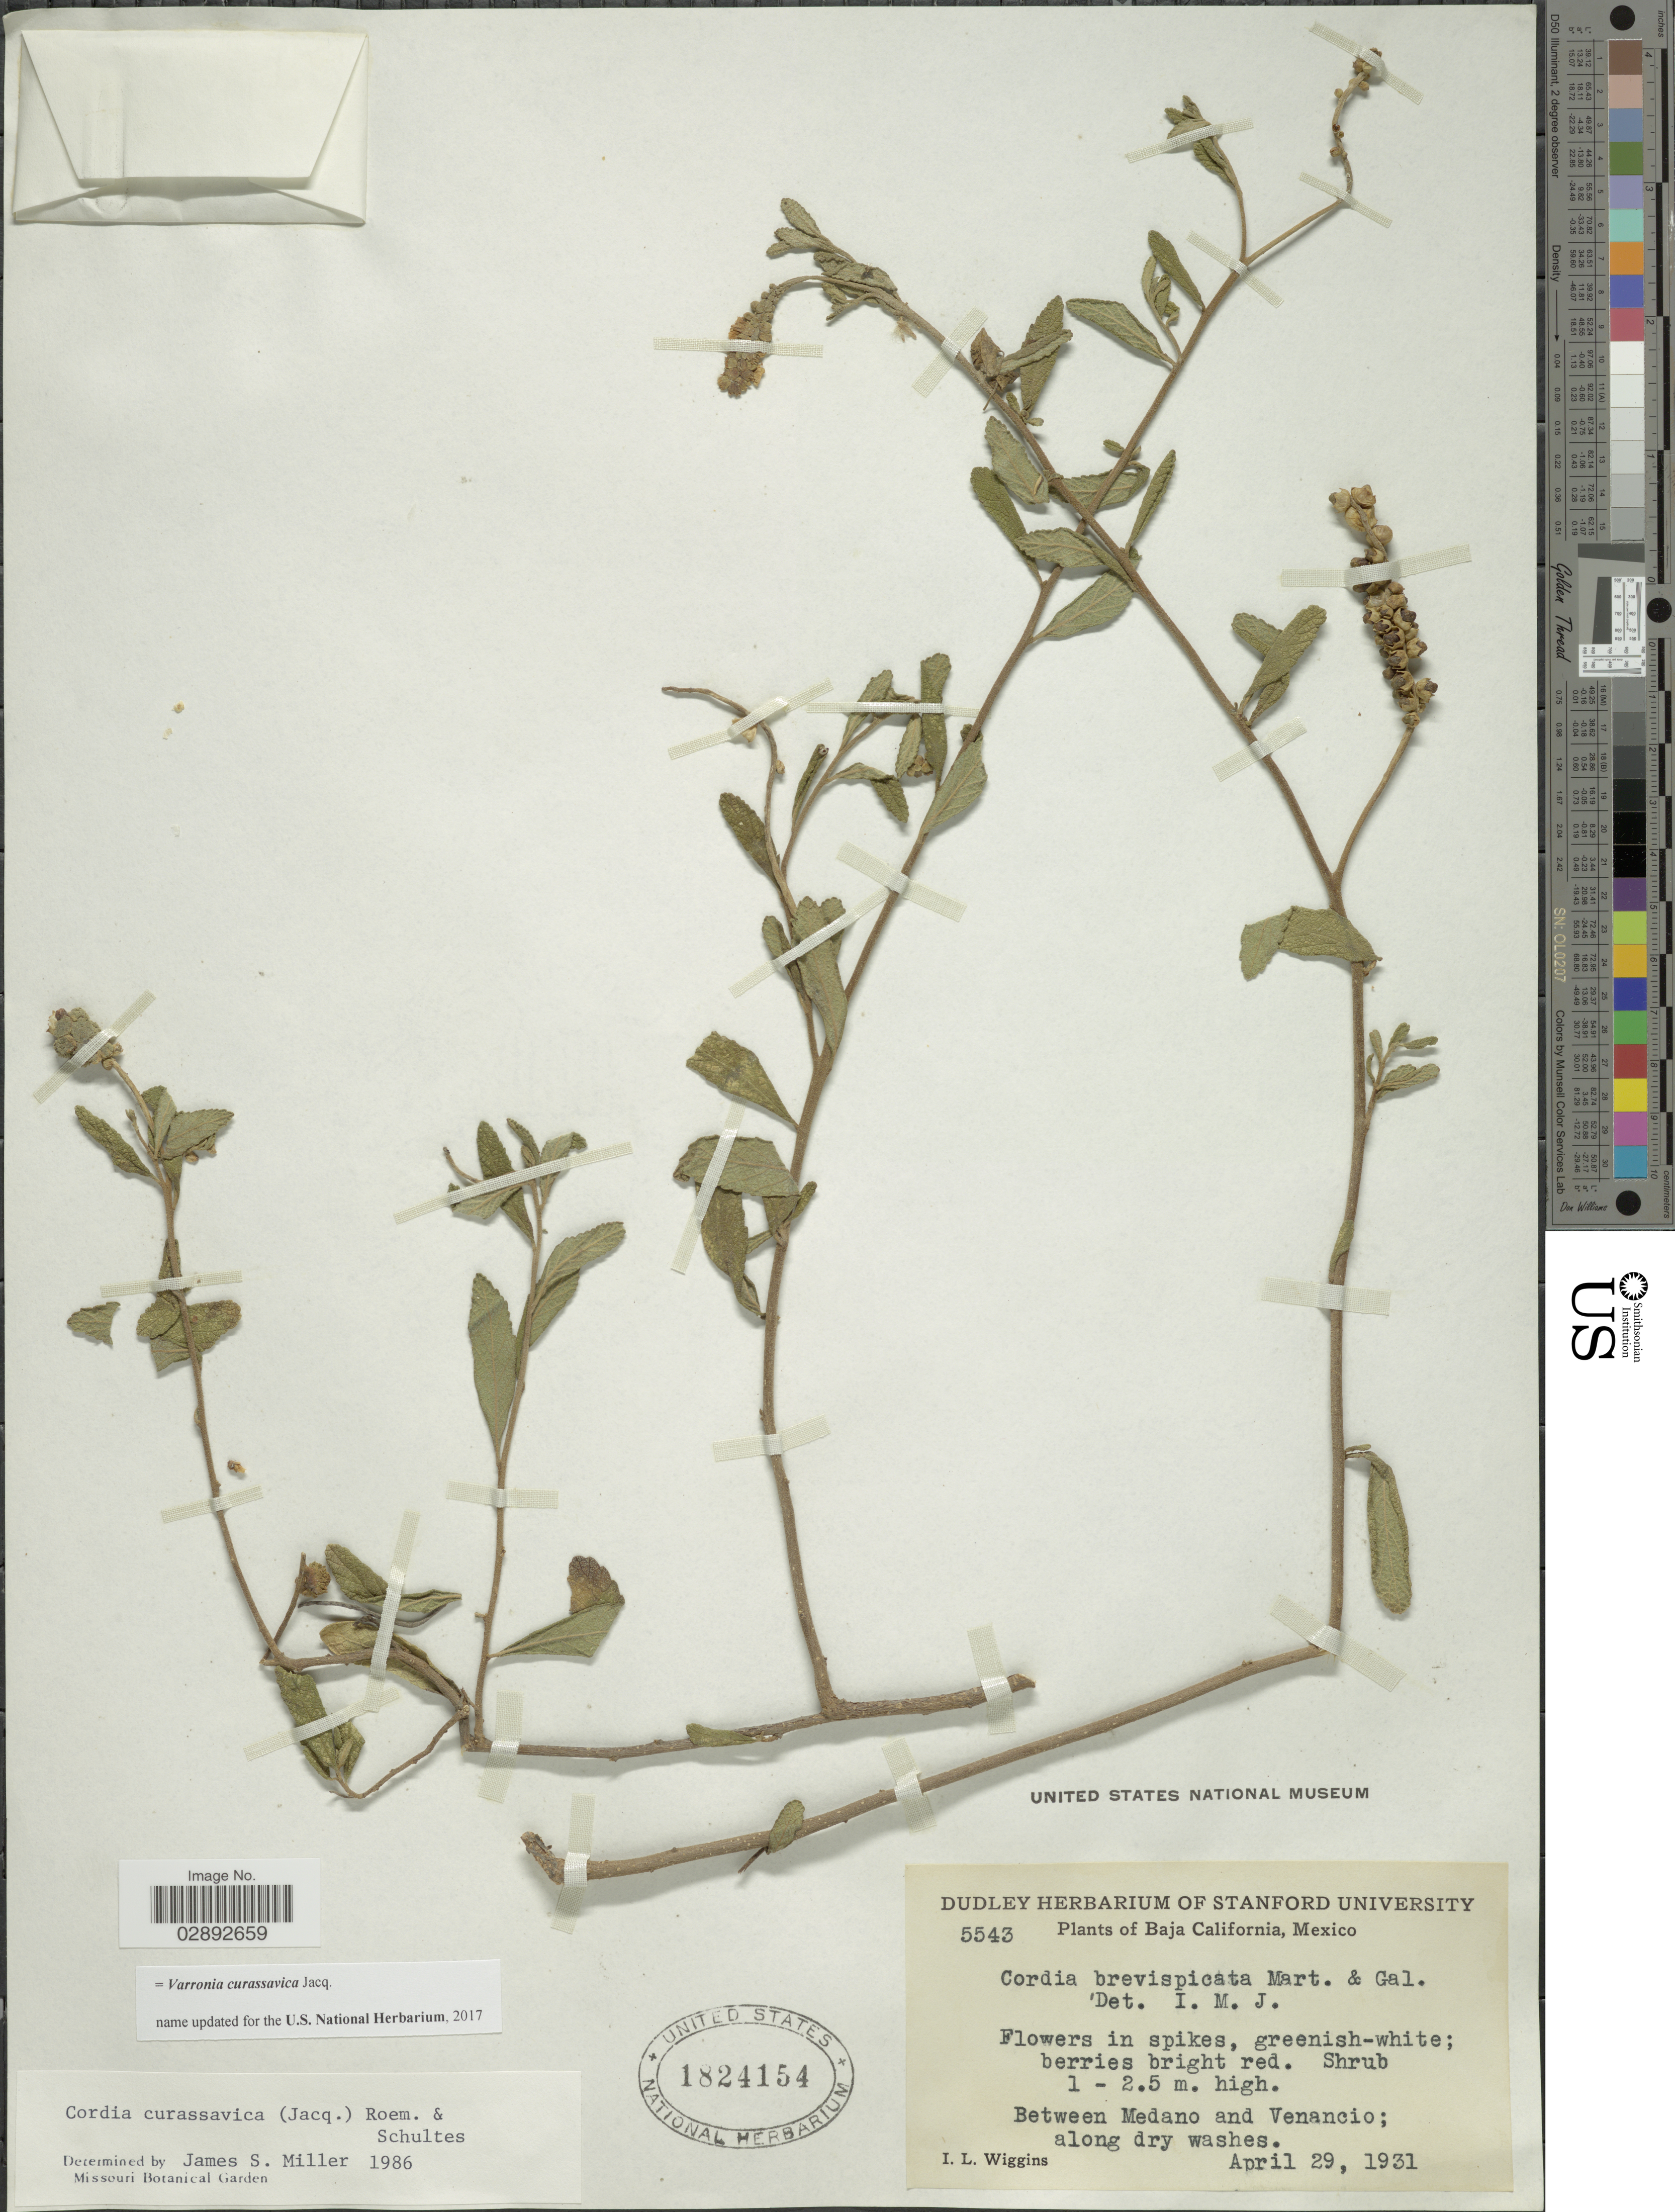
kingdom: Plantae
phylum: Tracheophyta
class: Magnoliopsida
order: Boraginales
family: Cordiaceae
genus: Varronia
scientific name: Varronia curassavica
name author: Jacq.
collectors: I. L. Wiggins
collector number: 5543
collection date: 1931-04-29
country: Mexico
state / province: Baja California Sur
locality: Between Medano and Venancio.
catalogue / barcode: US 1824154